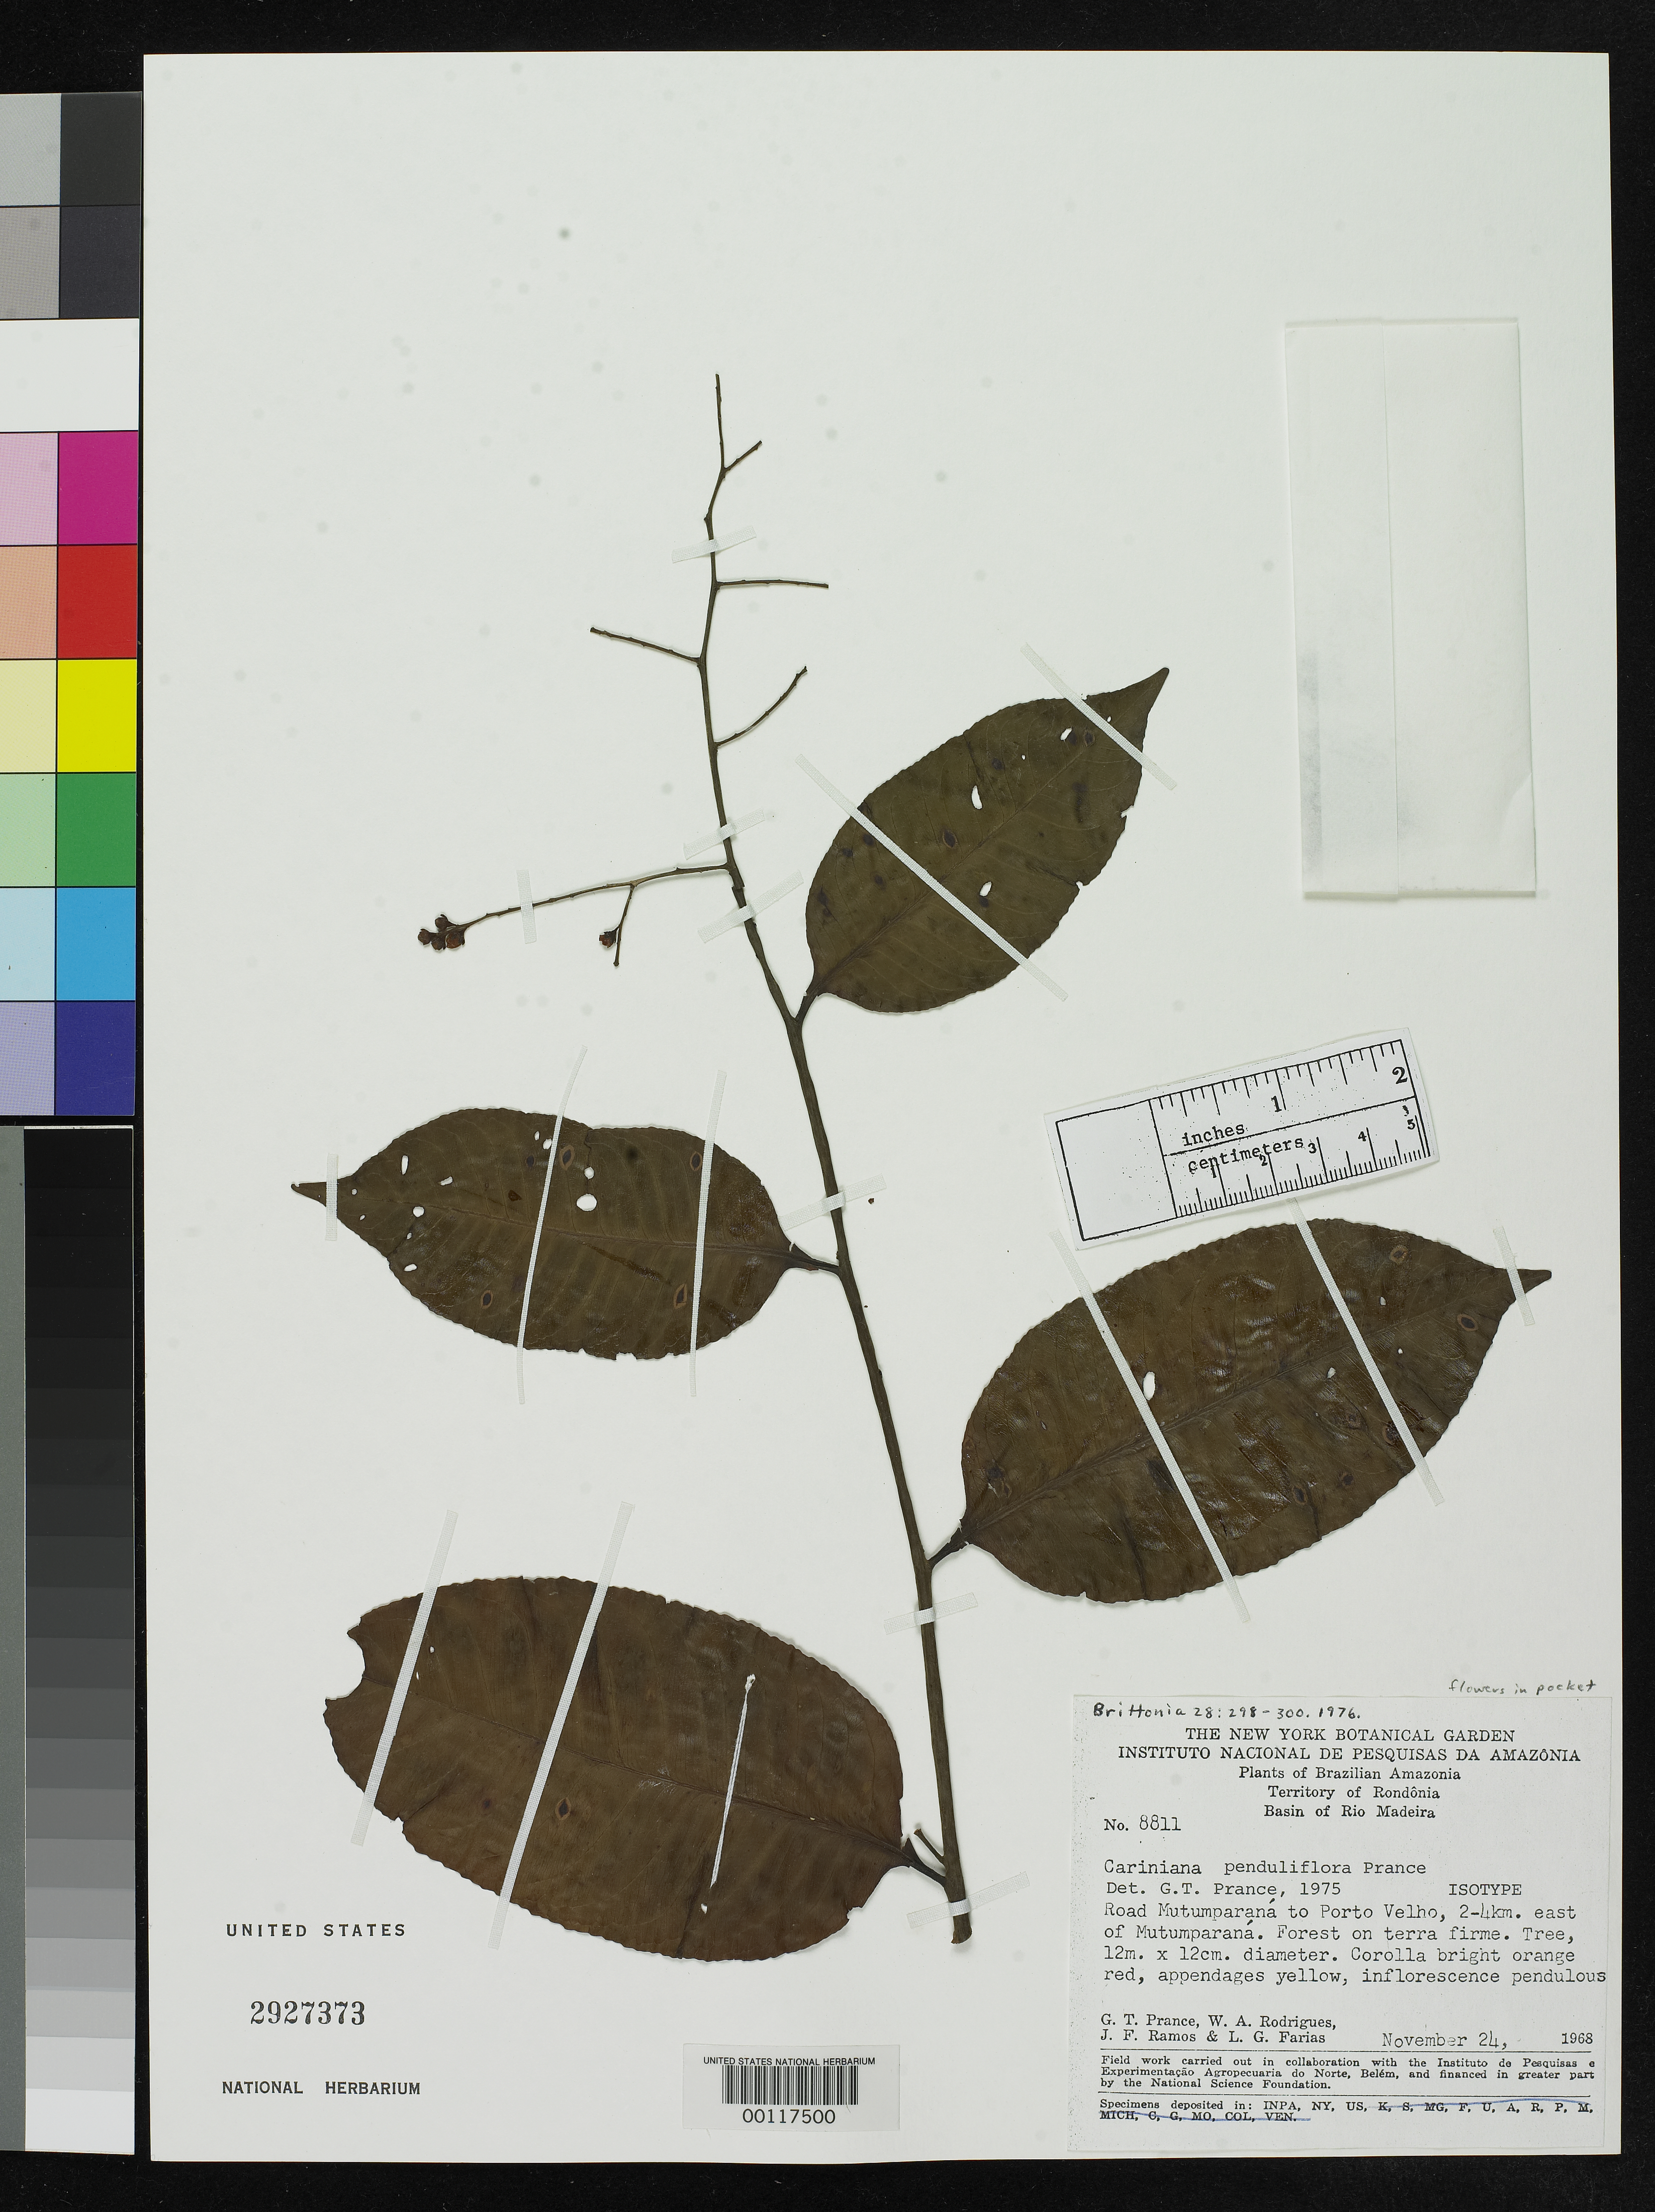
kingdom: Plantae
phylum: Tracheophyta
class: Magnoliopsida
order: Ericales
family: Lecythidaceae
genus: Cariniana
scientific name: Cariniana penduliflora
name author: Prance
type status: Isotype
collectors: G. T. Prance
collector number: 8811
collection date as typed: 24 Nov 1968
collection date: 1968-11-24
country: Brazil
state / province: Rondônia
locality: Rondonia Rd. Mutumparana to Portovelho, E of Mutumparana.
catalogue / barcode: US 2927373